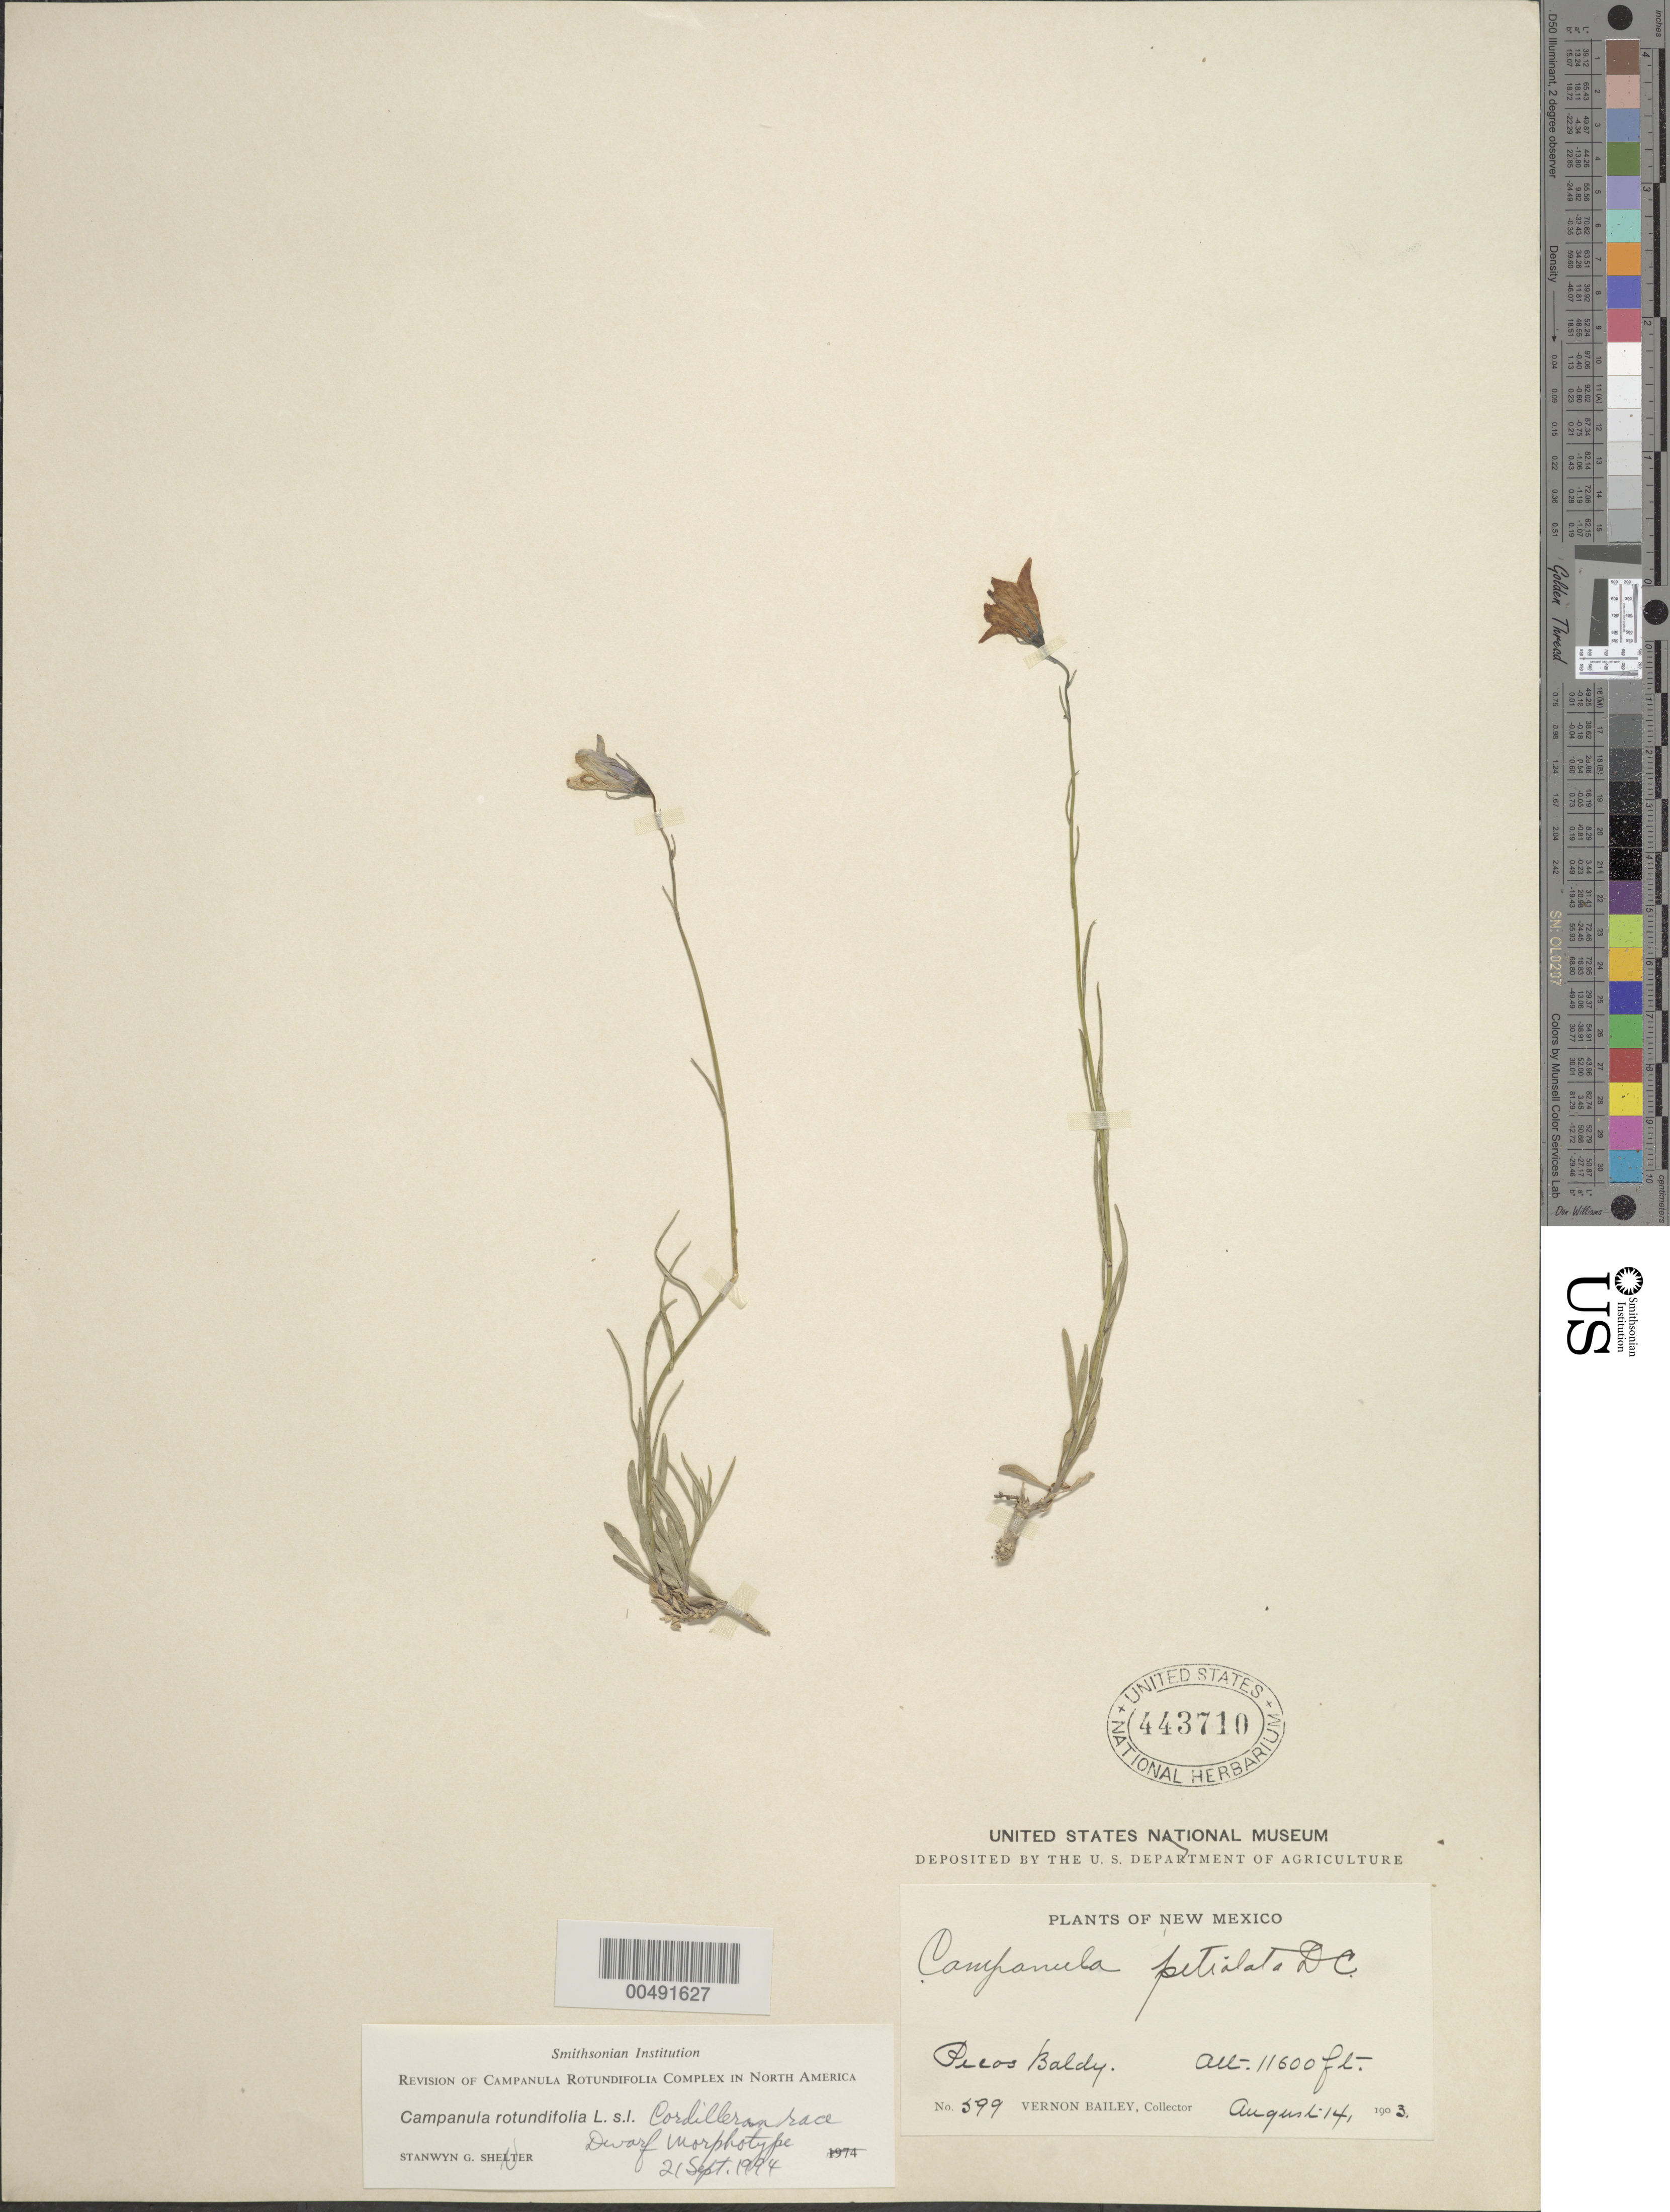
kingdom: Plantae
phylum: Tracheophyta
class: Magnoliopsida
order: Asterales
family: Campanulaceae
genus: Campanula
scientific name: Campanula rotundifolia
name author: L.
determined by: Shetler, Stanwyn G., (US), NMNH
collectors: V. O. Bailey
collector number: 599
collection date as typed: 14 Aug 1903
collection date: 1903-08-14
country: United States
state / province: New Mexico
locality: Pecos Baldy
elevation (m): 3536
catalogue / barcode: US 443710